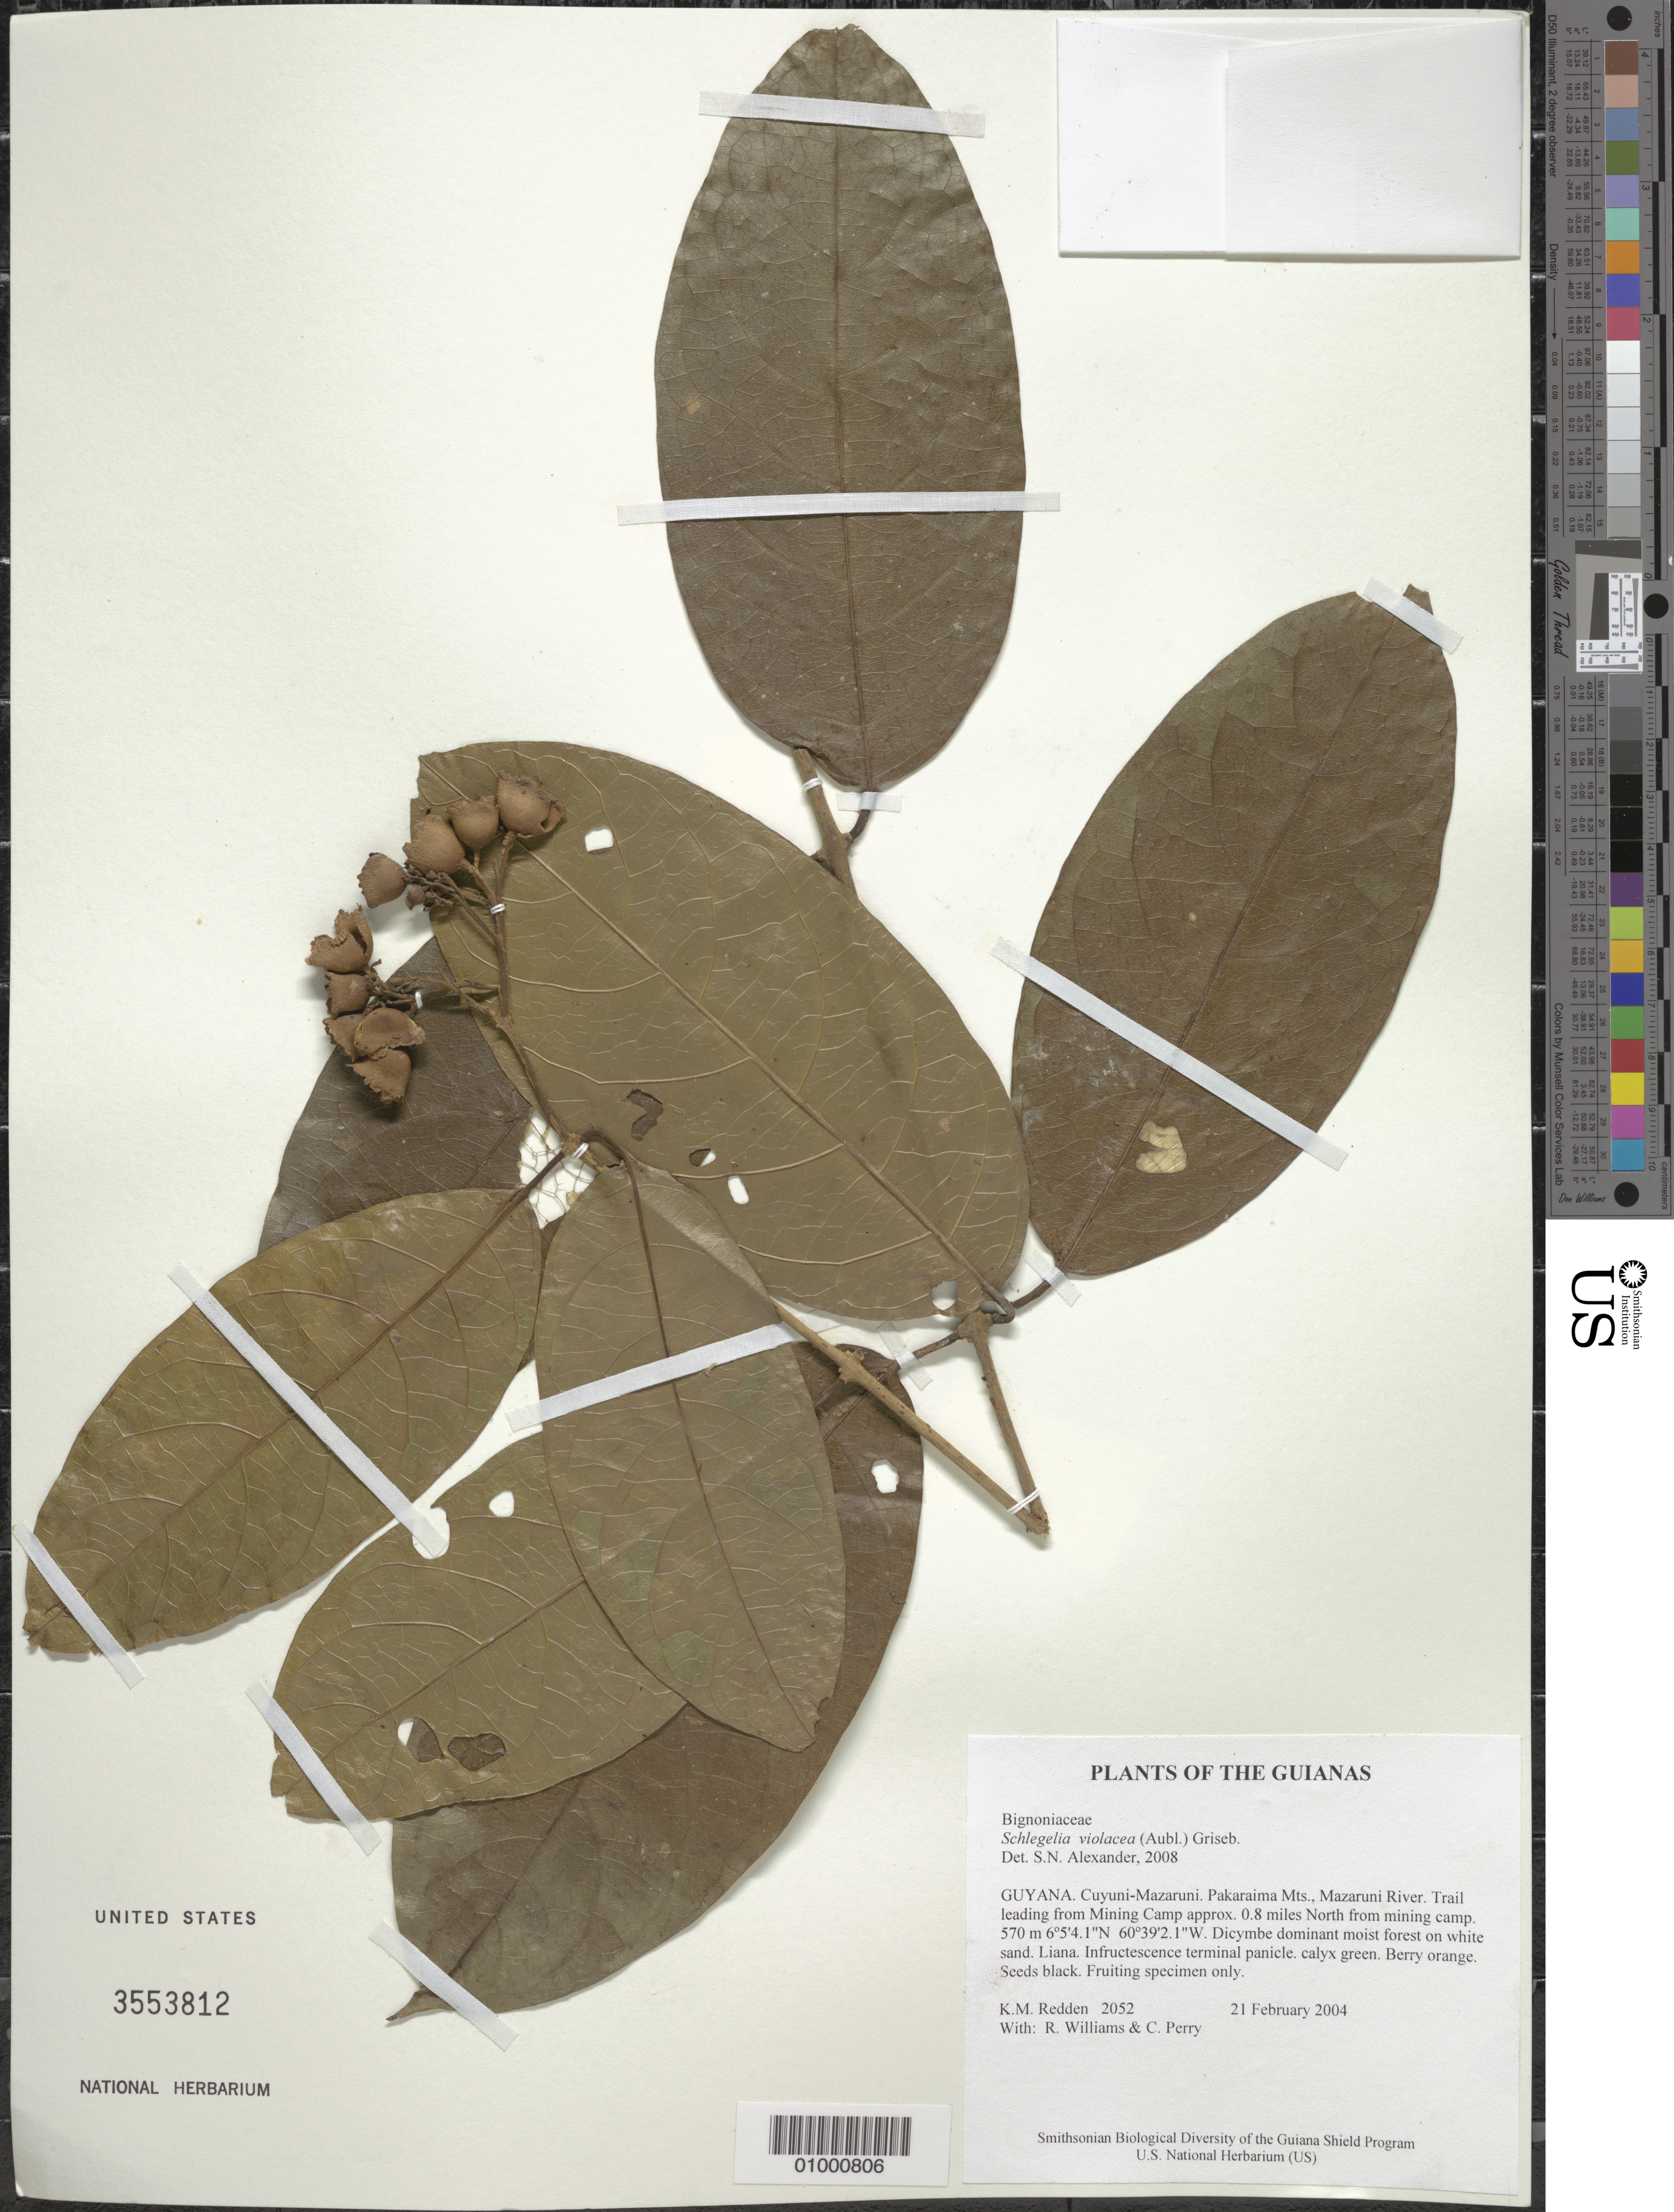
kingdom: Plantae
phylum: Tracheophyta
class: Magnoliopsida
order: Lamiales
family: Schlegeliaceae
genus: Schlegelia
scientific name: Schlegelia violacea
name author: (Aubl.) Griseb.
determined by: Alexander, S. N.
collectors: K. M. Redden, R. Williams & C. Perry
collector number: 2052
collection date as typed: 21 February 2004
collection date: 2004-02-21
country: Guyana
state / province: Cuyuni-Mazaruni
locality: Pakaraima Mts., Mazaruni River. Trail leading from Mining Camp approx. 0.8 miles North from mining camp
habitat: Dicymbe dominant moist forest on white sand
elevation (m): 570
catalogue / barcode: US 3553812